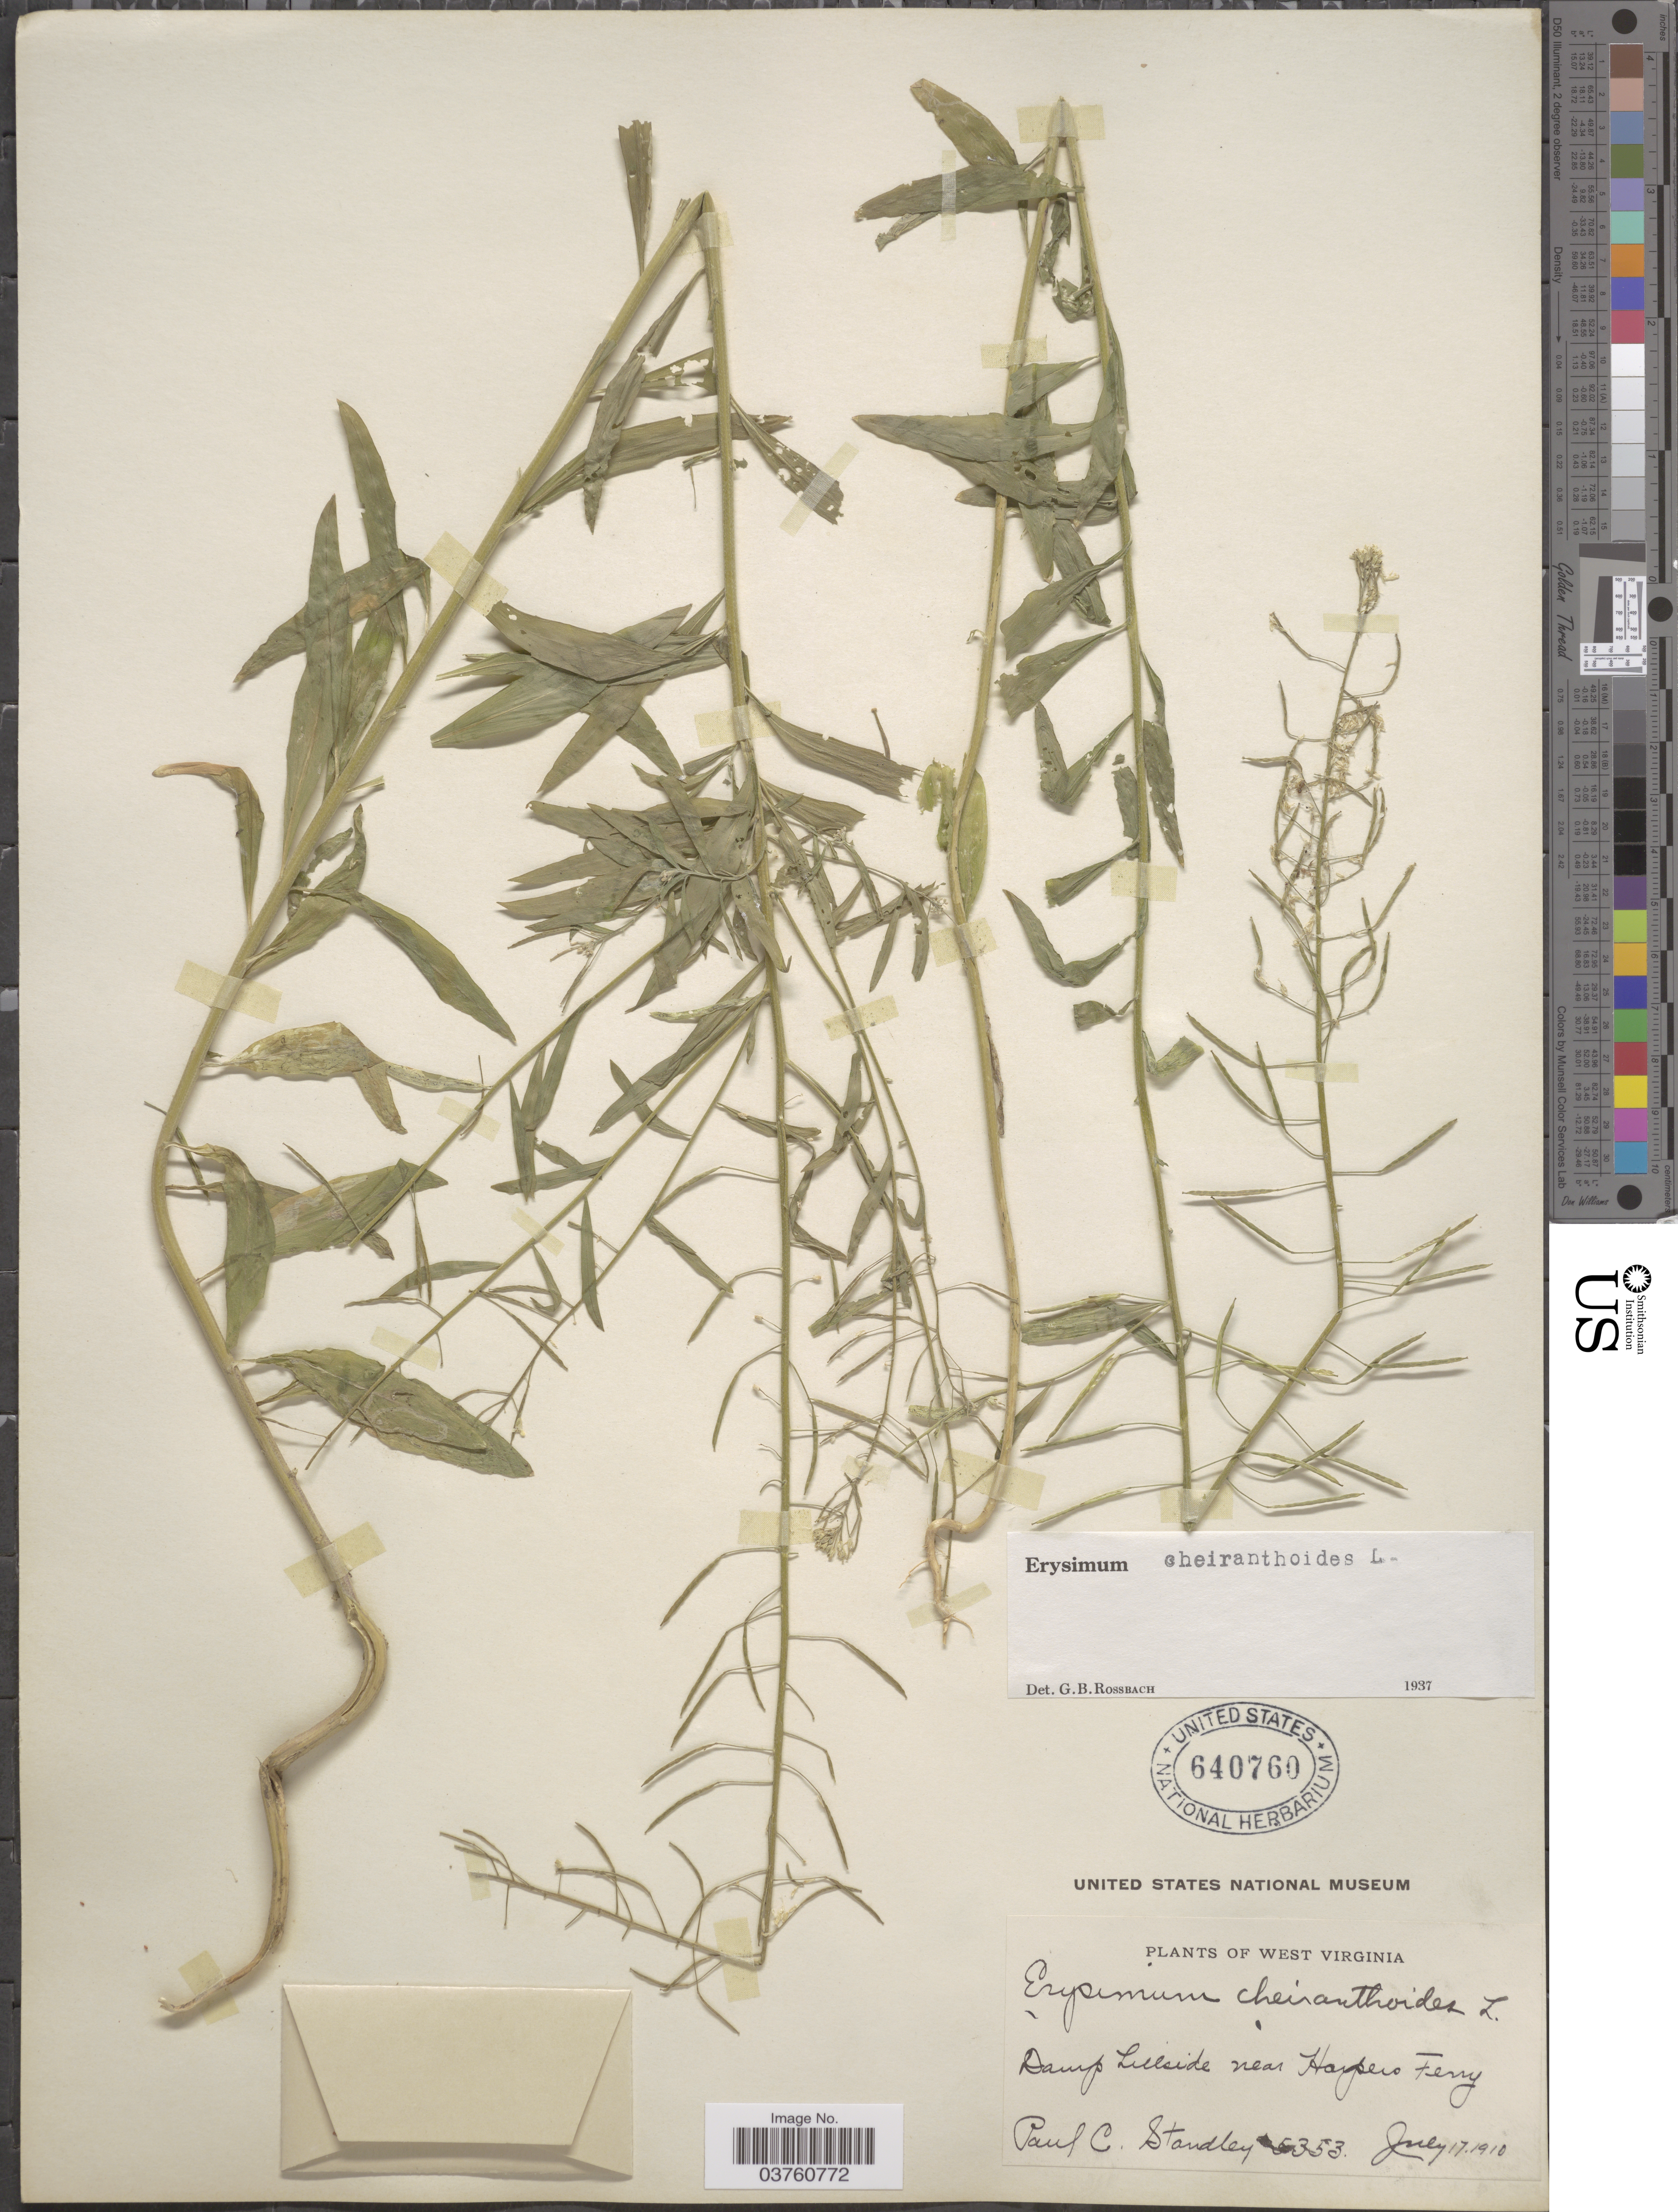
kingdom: Plantae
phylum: Tracheophyta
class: Magnoliopsida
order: Brassicales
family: Brassicaceae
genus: Erysimum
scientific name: Erysimum cheiranthoides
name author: L.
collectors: P. C. Standley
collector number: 353*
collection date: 1910-07-17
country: United States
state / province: West Virginia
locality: Damp hillside near Harpers Ferry.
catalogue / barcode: US 640760